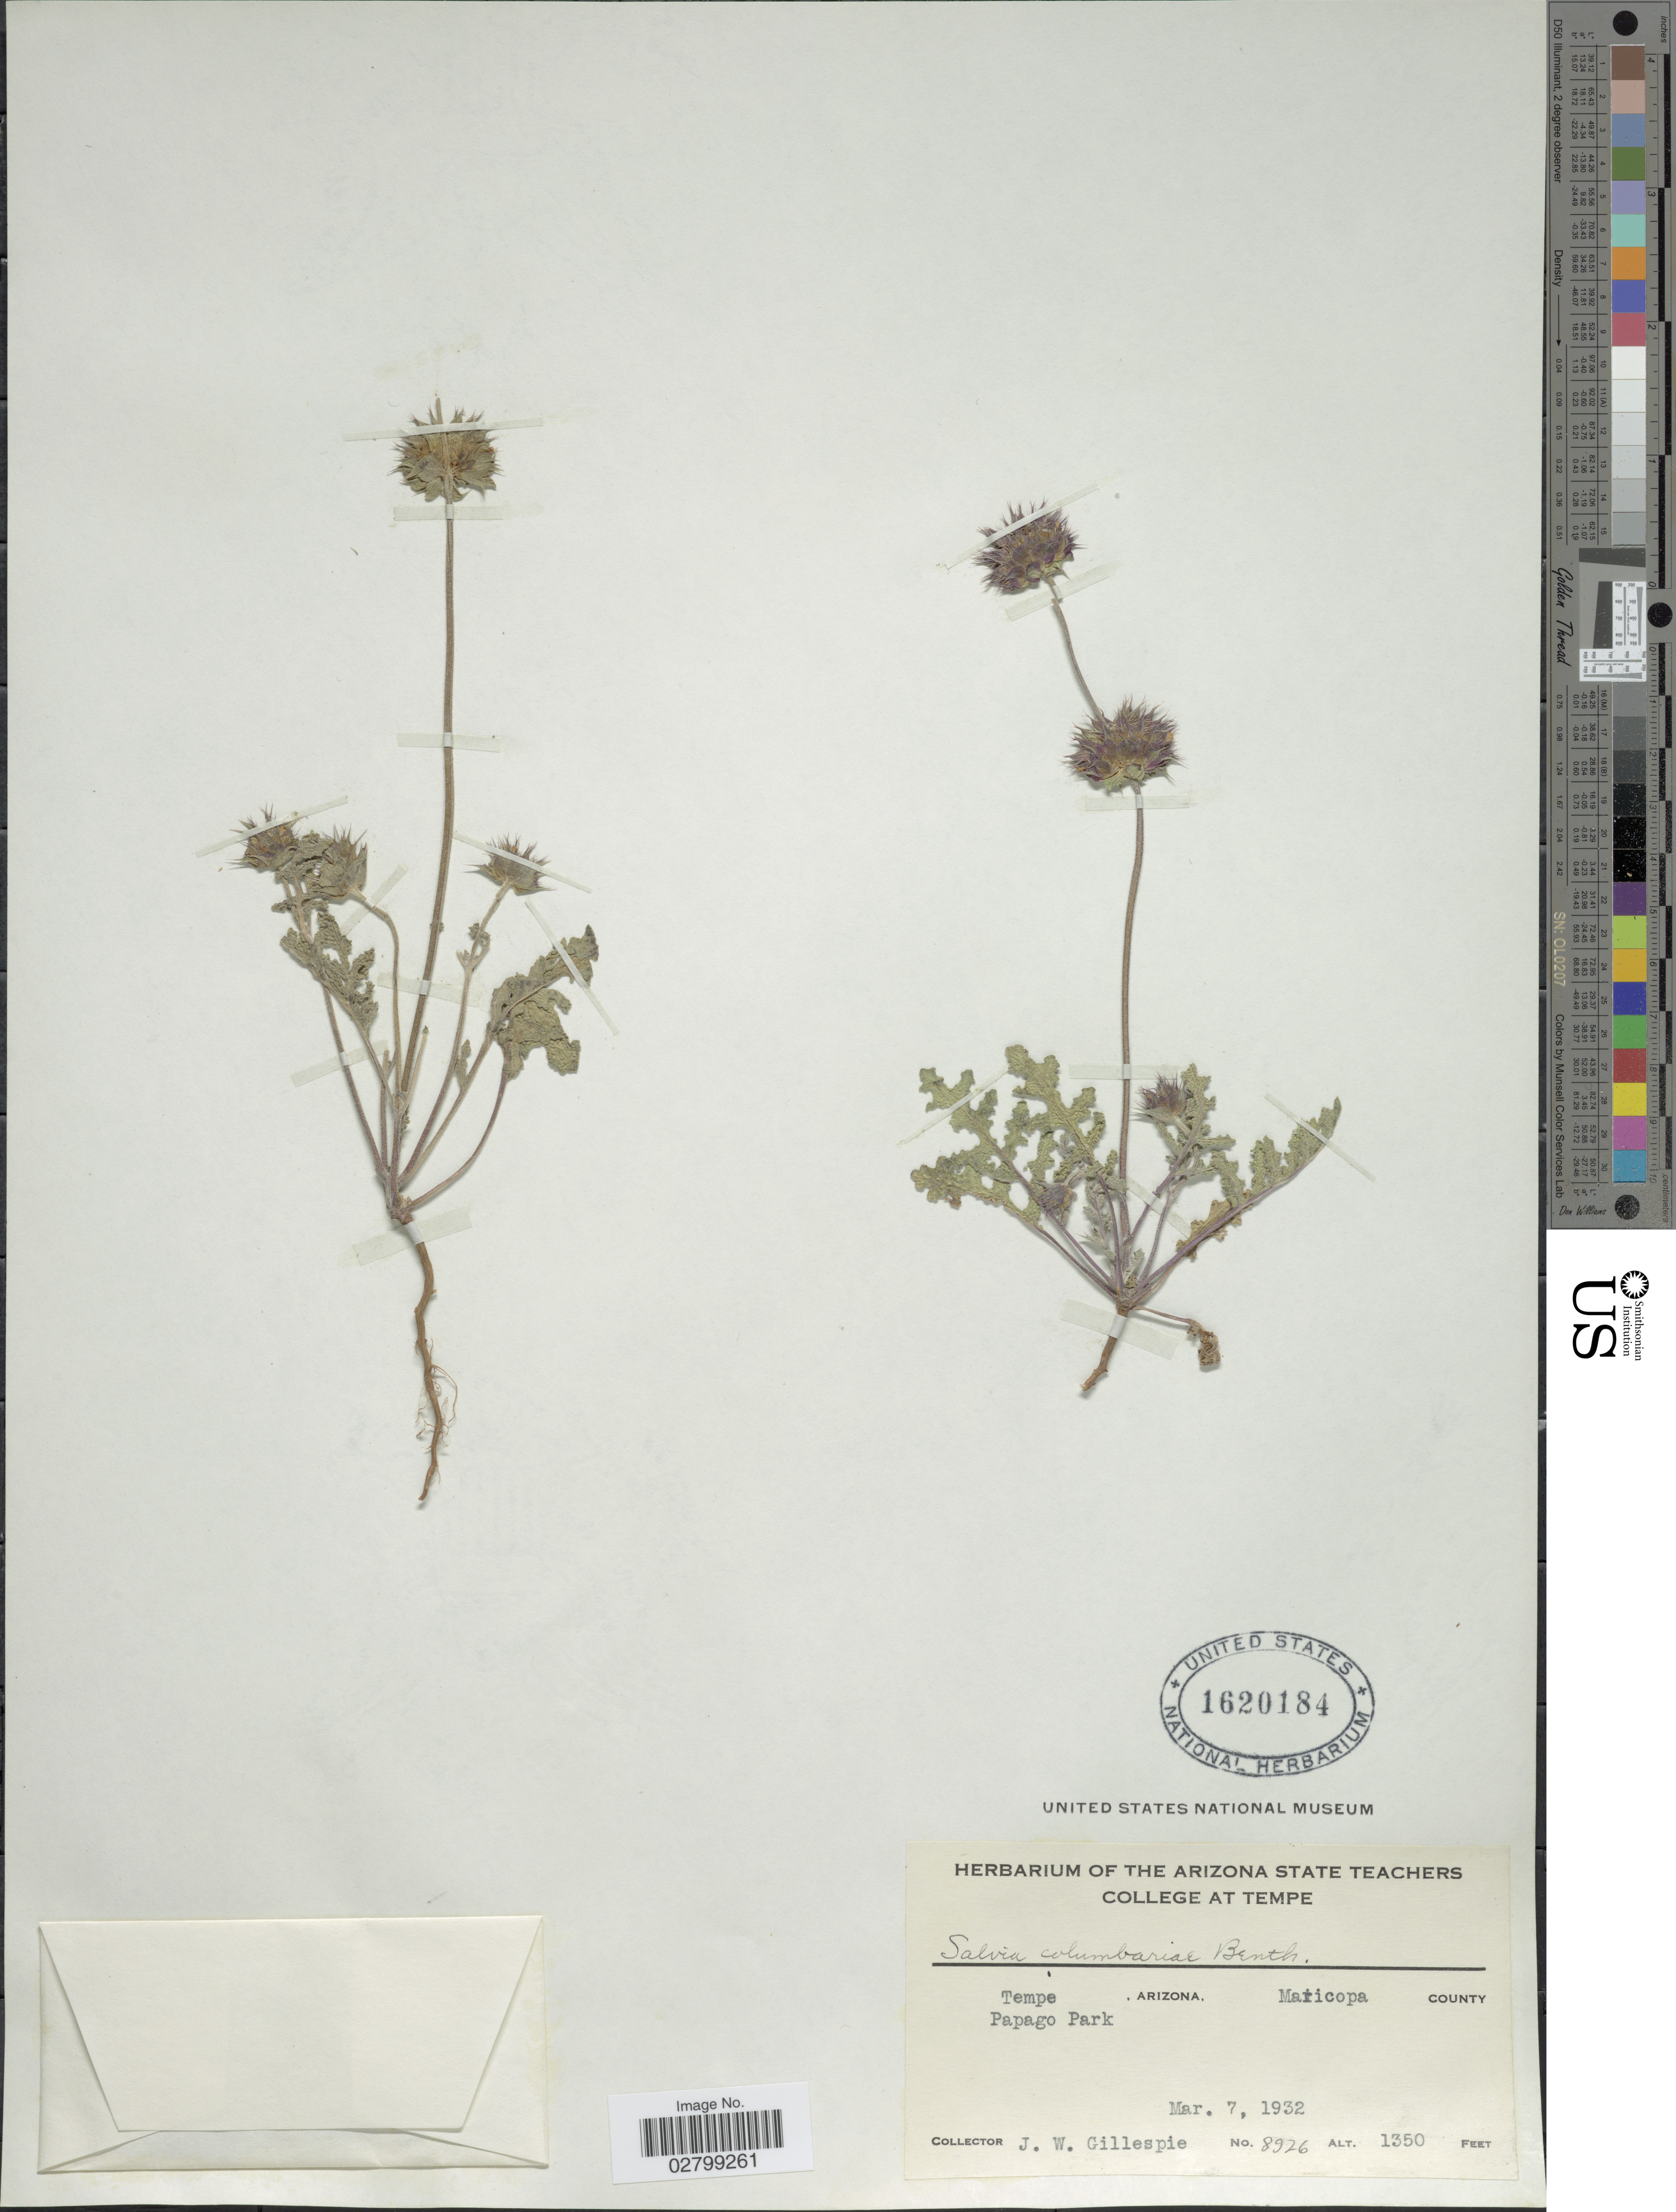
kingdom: Plantae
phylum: Tracheophyta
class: Magnoliopsida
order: Lamiales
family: Lamiaceae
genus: Salvia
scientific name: Salvia columbariae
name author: Benth.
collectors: J. W. Gillespie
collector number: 8926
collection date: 1932-03-07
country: United States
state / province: Arizona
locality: Tempe, Maricopa County, Papago Park.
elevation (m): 411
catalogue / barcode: US 1620184